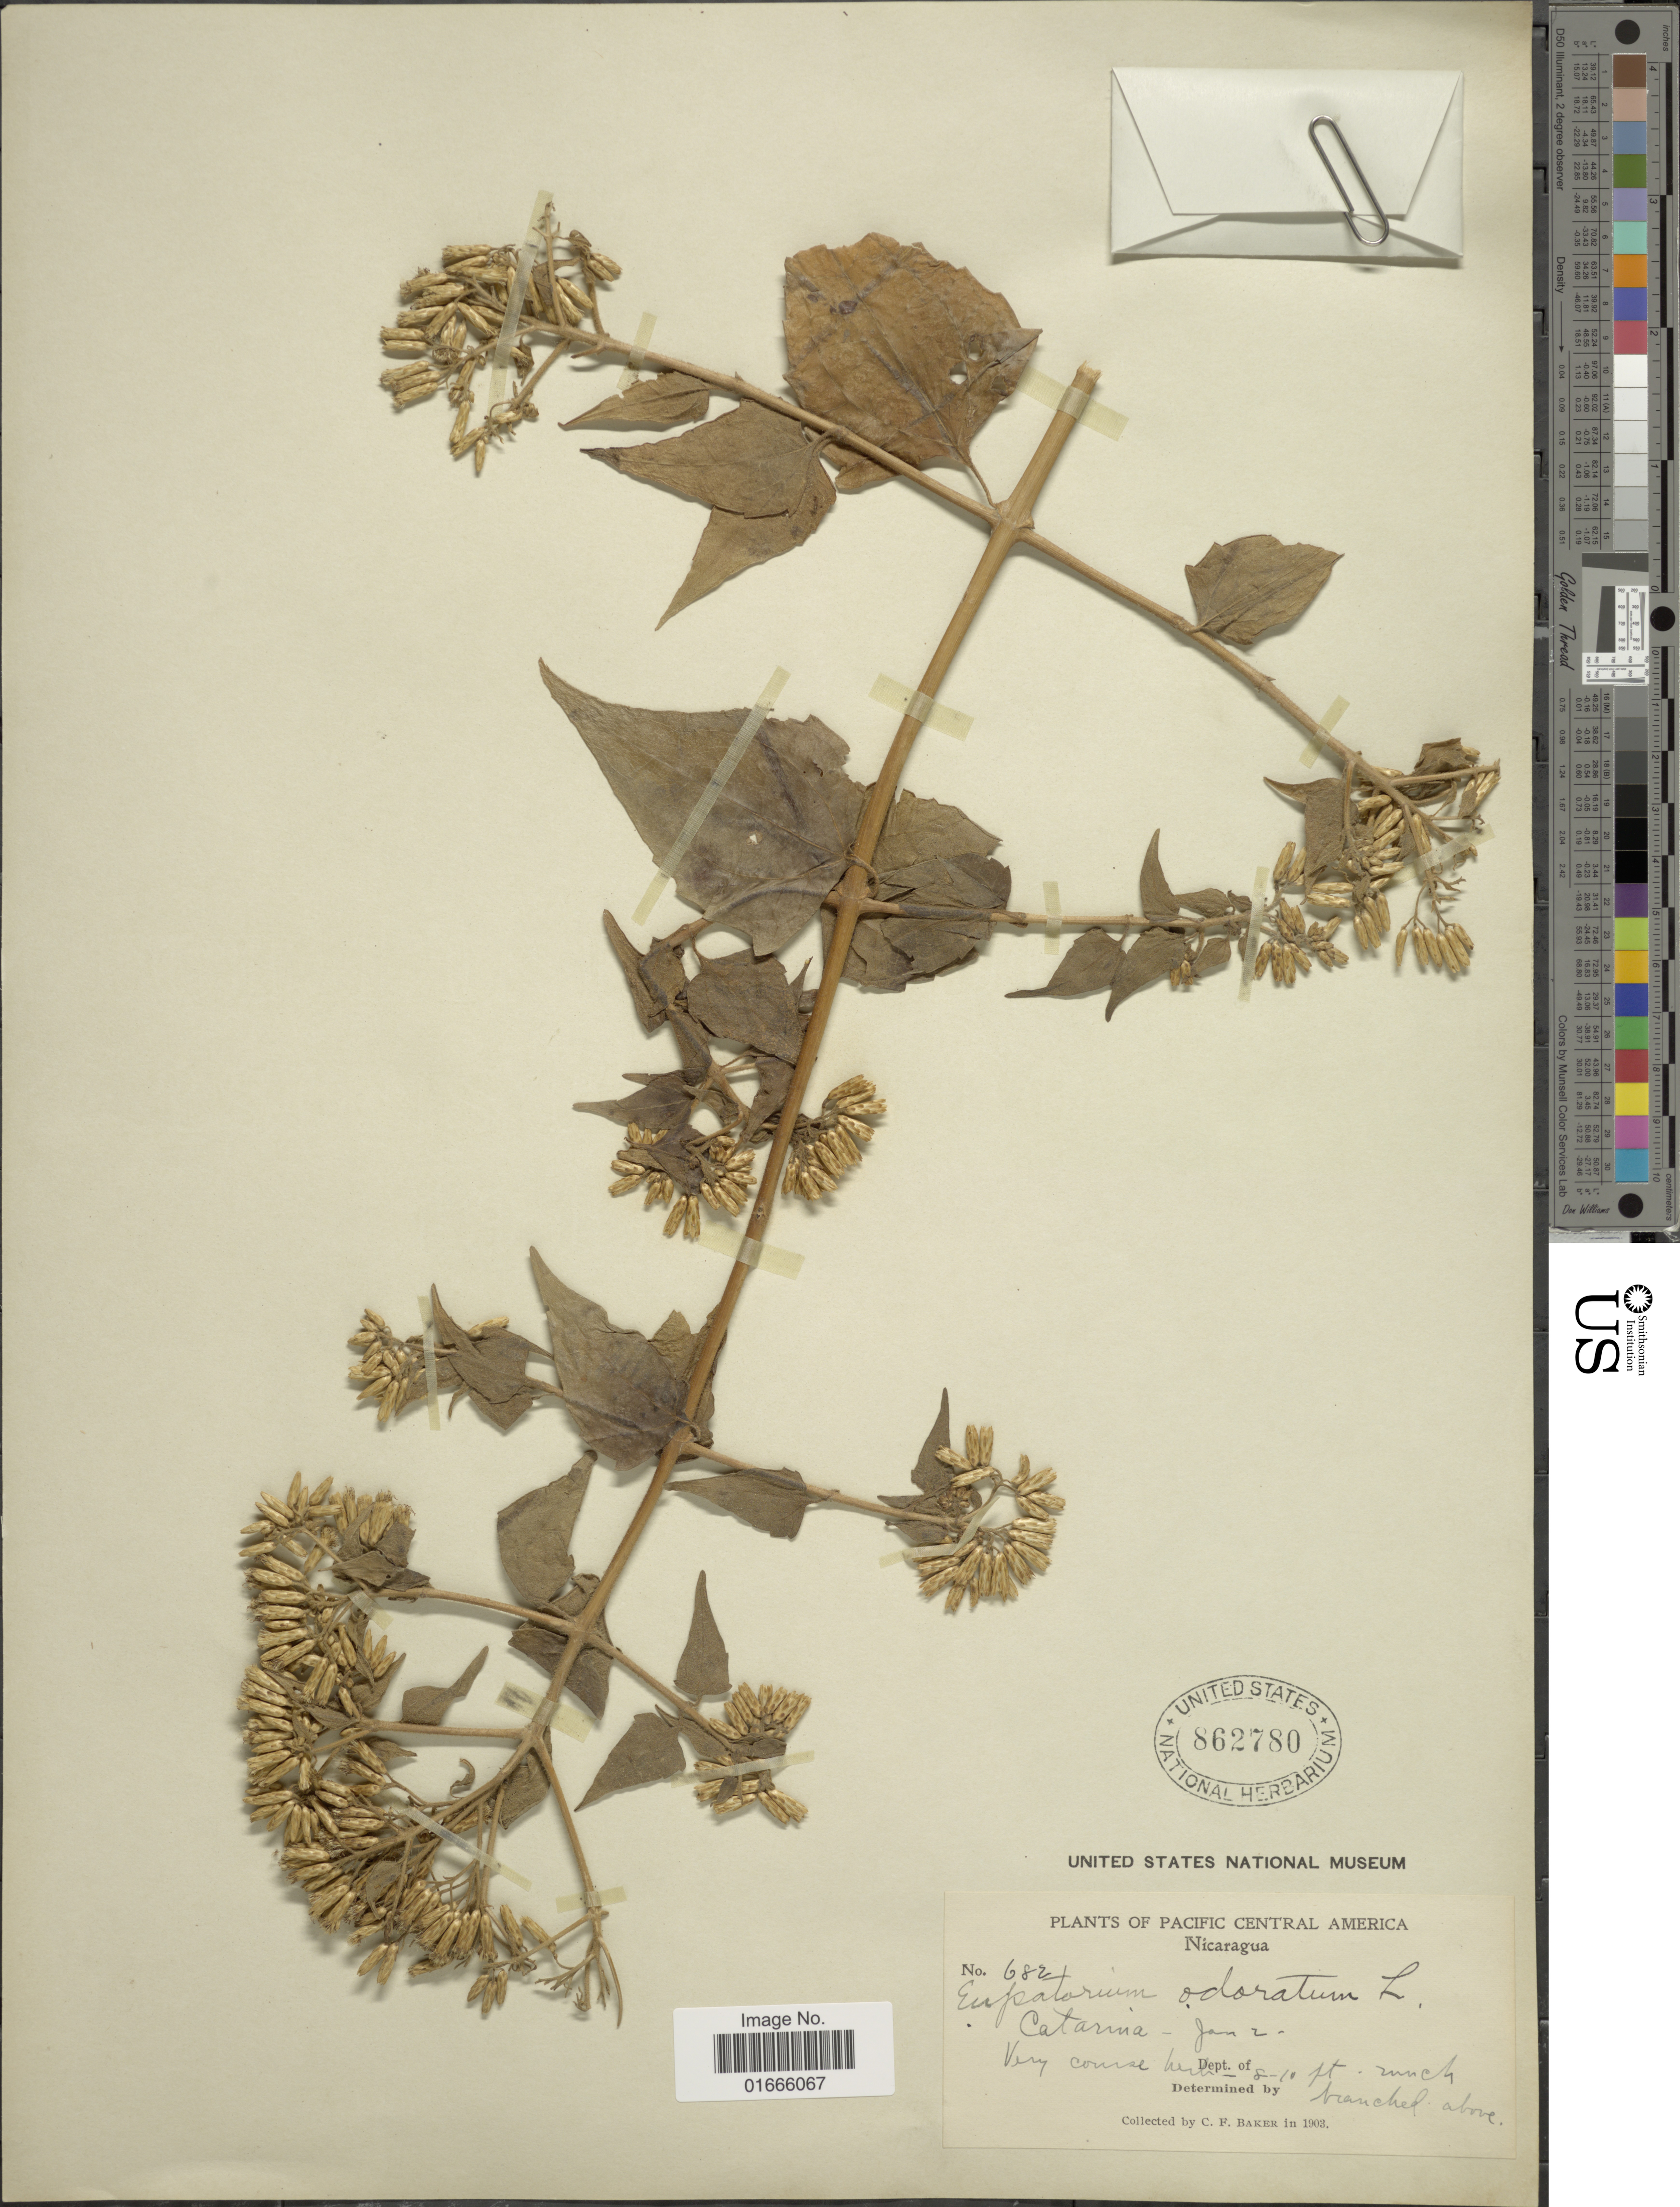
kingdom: Plantae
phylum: Tracheophyta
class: Magnoliopsida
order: Asterales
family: Asteraceae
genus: Chromolaena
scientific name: Chromolaena odorata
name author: (L.) R.M. King & H. Rob.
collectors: C. F. Baker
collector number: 682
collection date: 1903-01-02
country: Nicaragua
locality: Catarina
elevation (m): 2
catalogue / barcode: US 862780